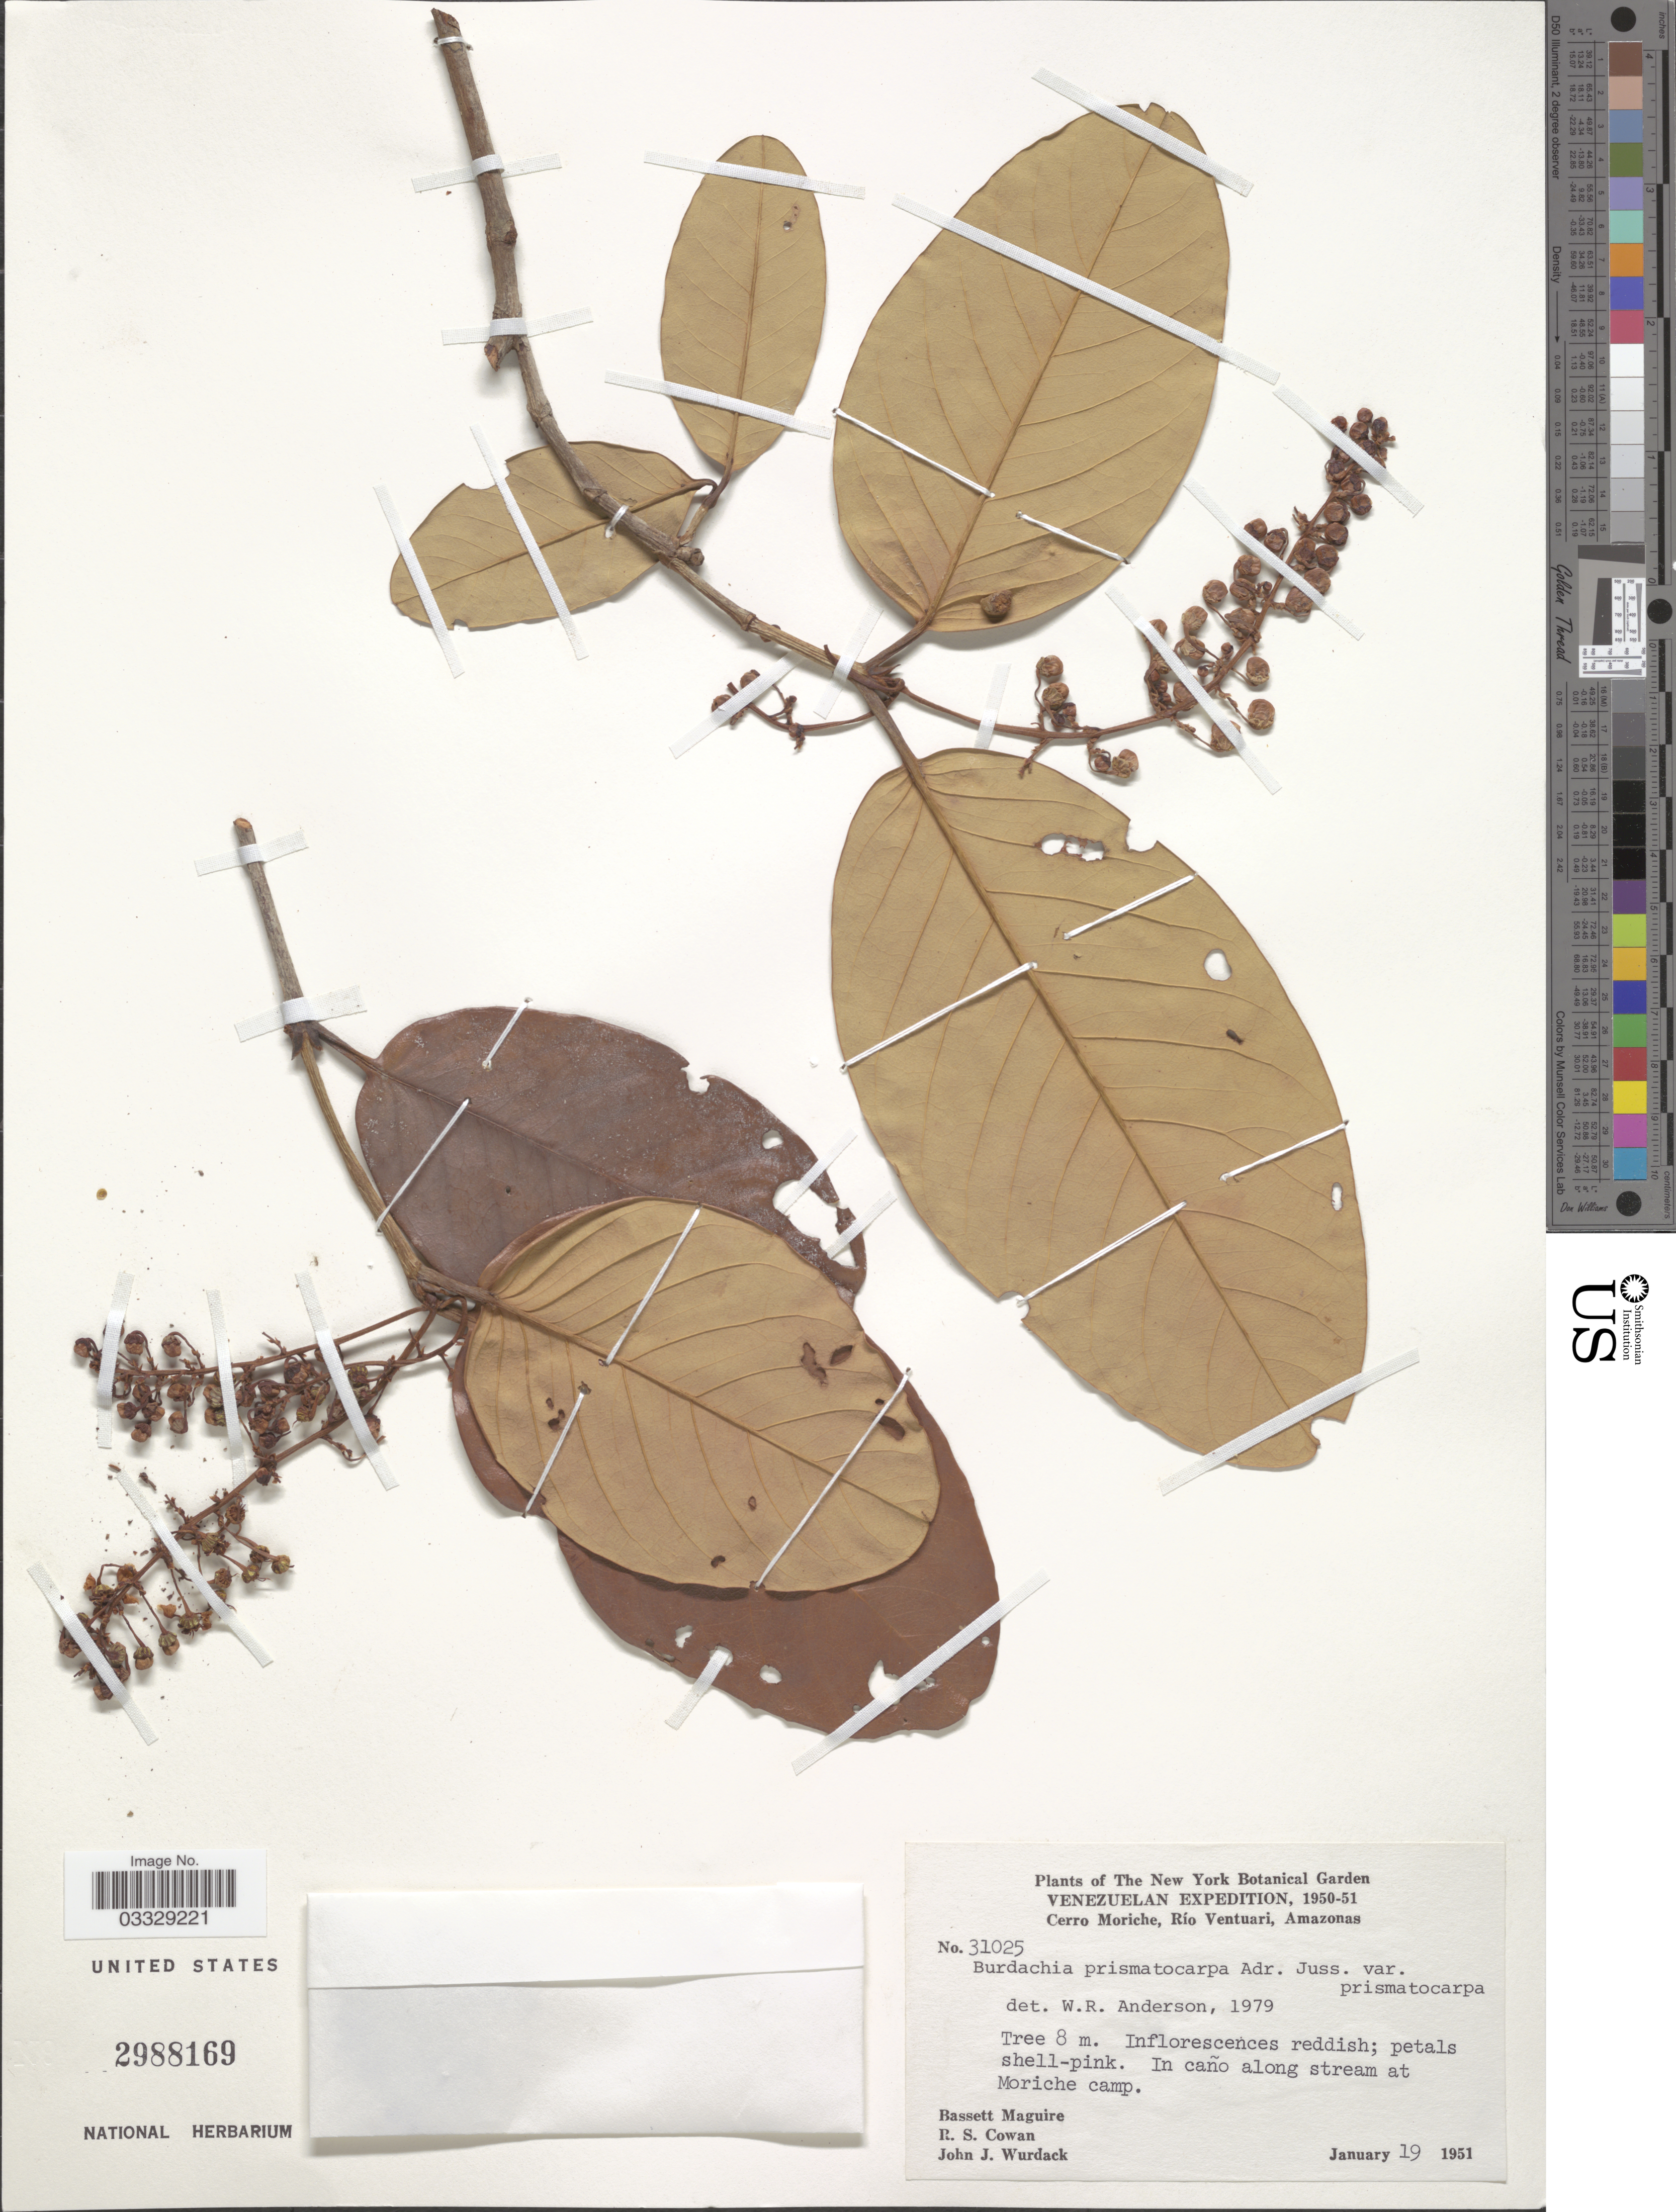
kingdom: Plantae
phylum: Tracheophyta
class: Magnoliopsida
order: Malpighiales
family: Malpighiaceae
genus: Burdachia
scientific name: Burdachia prismatocarpa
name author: A. Juss.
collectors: B. Maguire, R. S. Cowan & J. J. Wurdack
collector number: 31025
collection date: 1951-01-19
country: Venezuela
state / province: Amazonas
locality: Cerro Morche, Río Ventuari. In caño along stream at Moriche camp.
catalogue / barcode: US 2988169